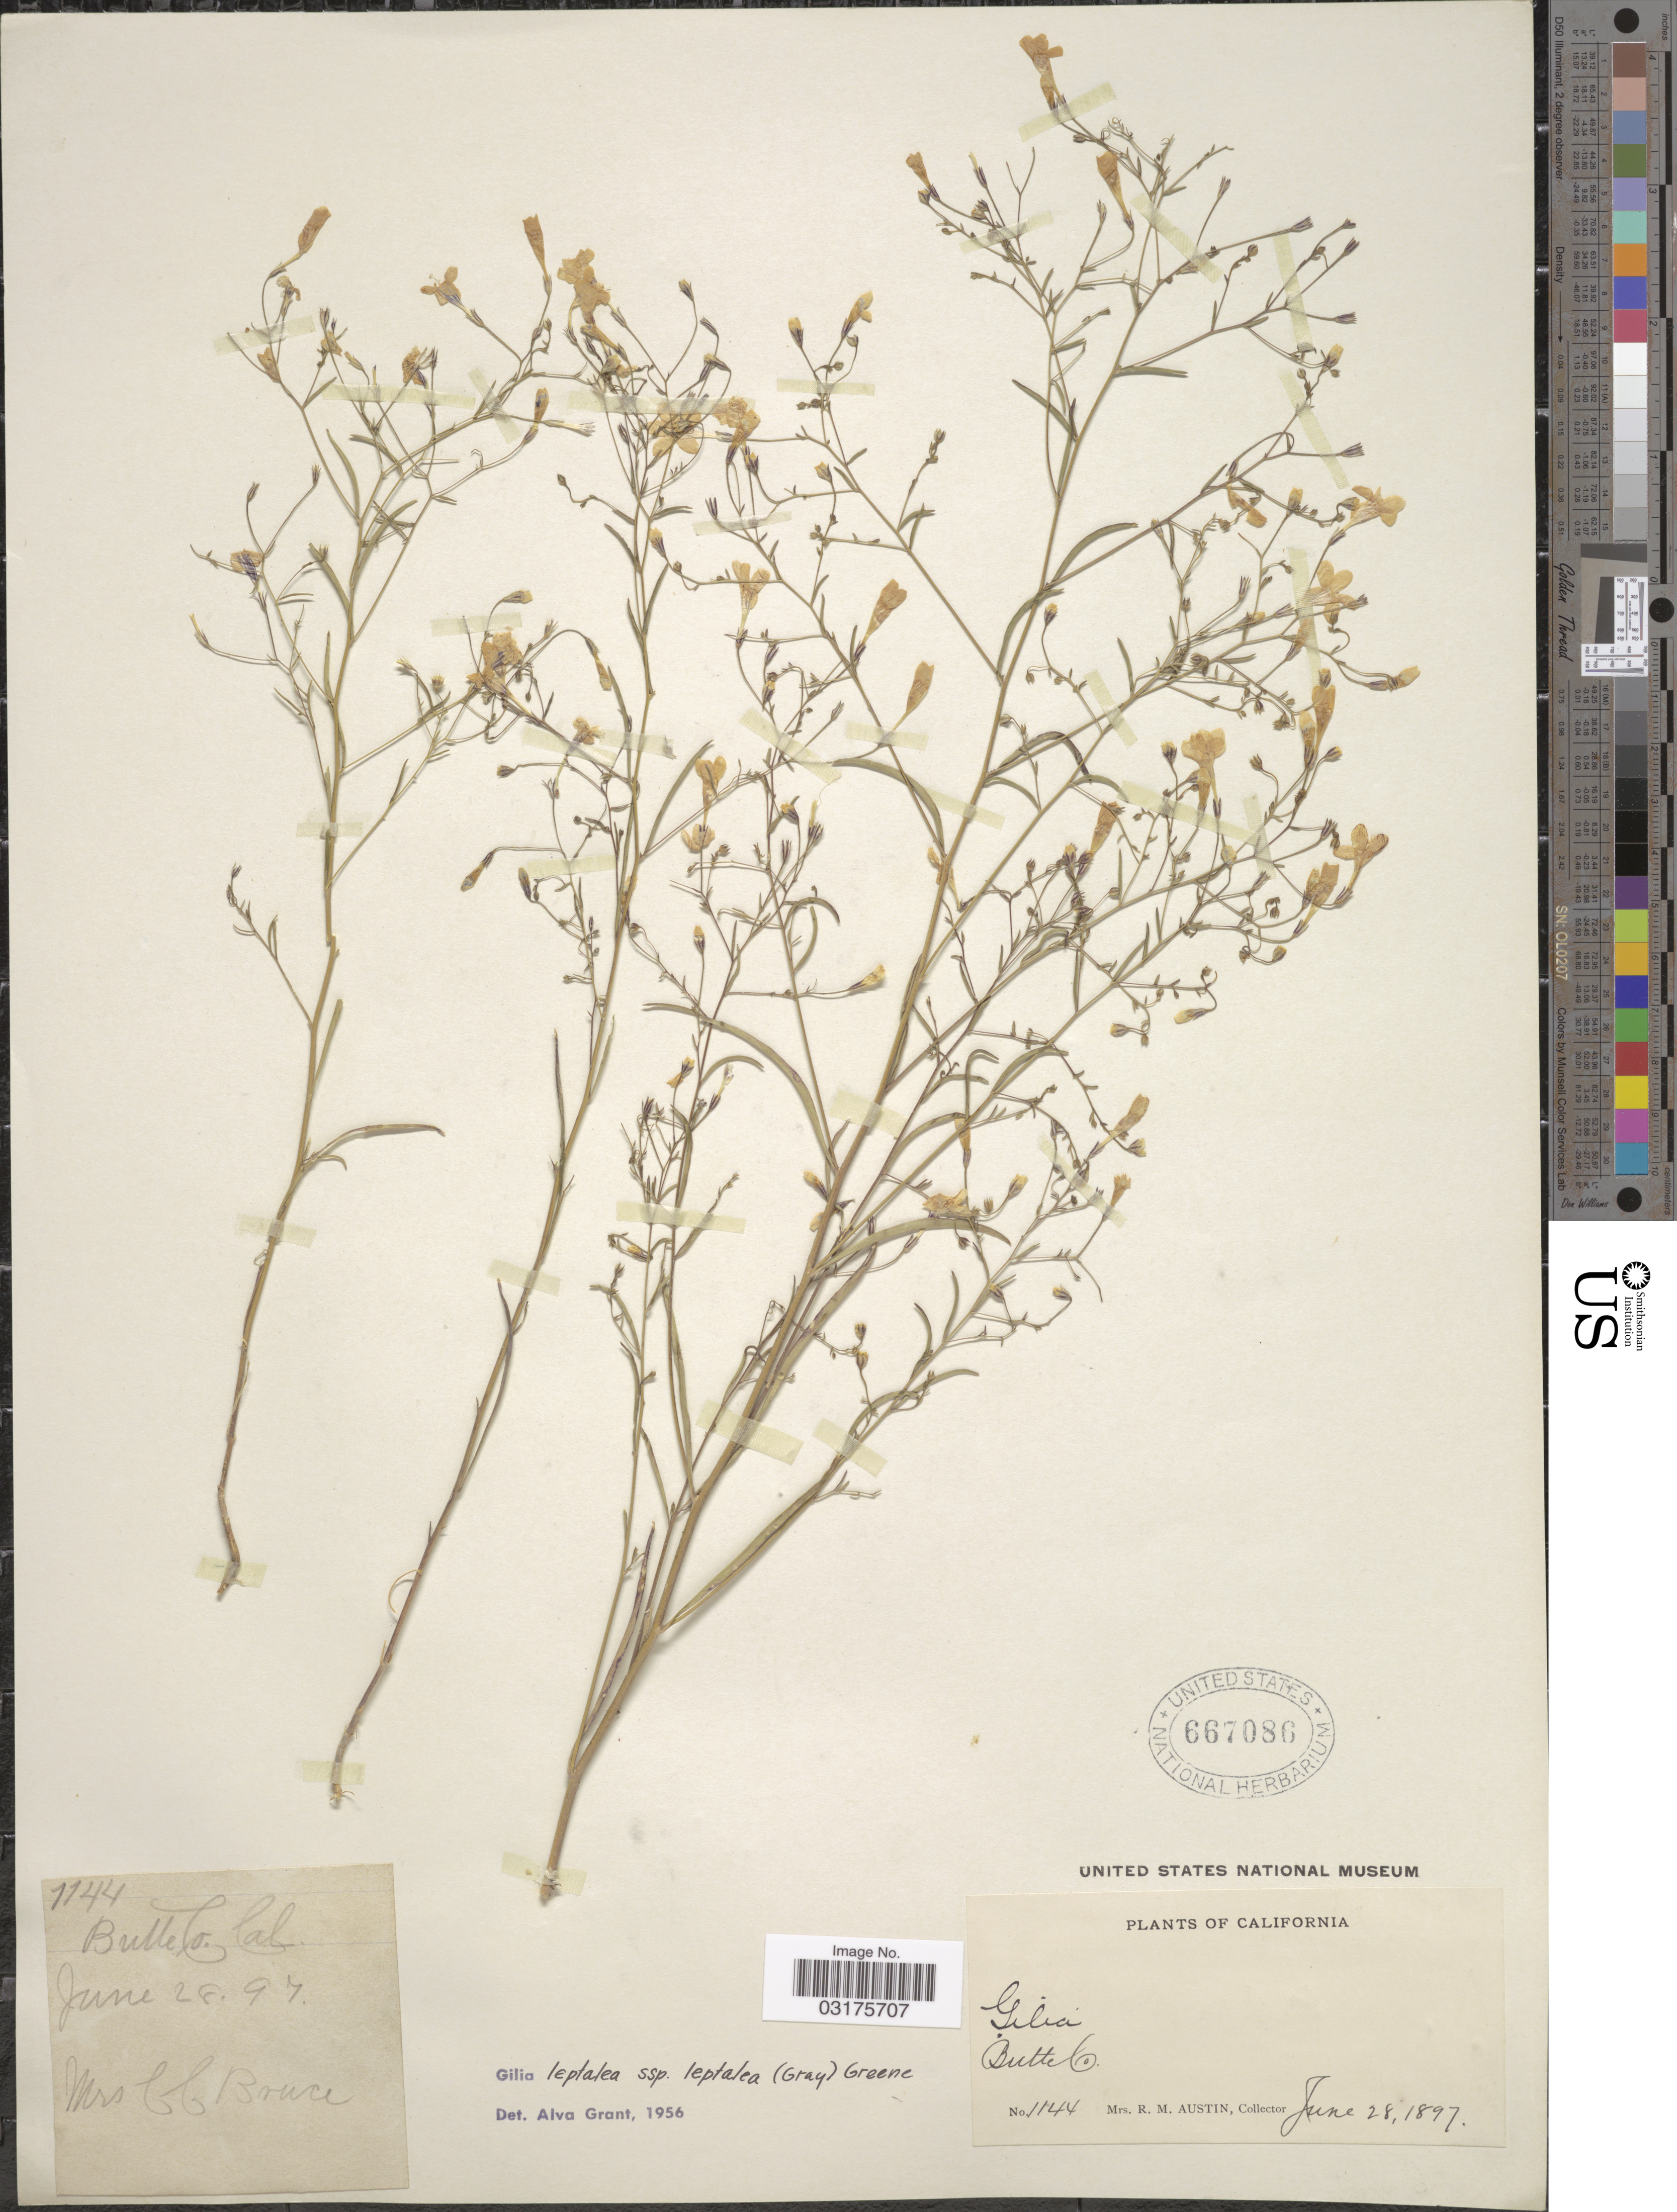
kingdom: Plantae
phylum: Tracheophyta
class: Magnoliopsida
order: Ericales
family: Polemoniaceae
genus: Navarretia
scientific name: Navarretia leptalea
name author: (A. Gray) L.A. Johnson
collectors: R. Austin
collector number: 1144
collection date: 1897-06-28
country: United States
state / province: California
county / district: Butte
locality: Butte Co.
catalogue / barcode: US 667086